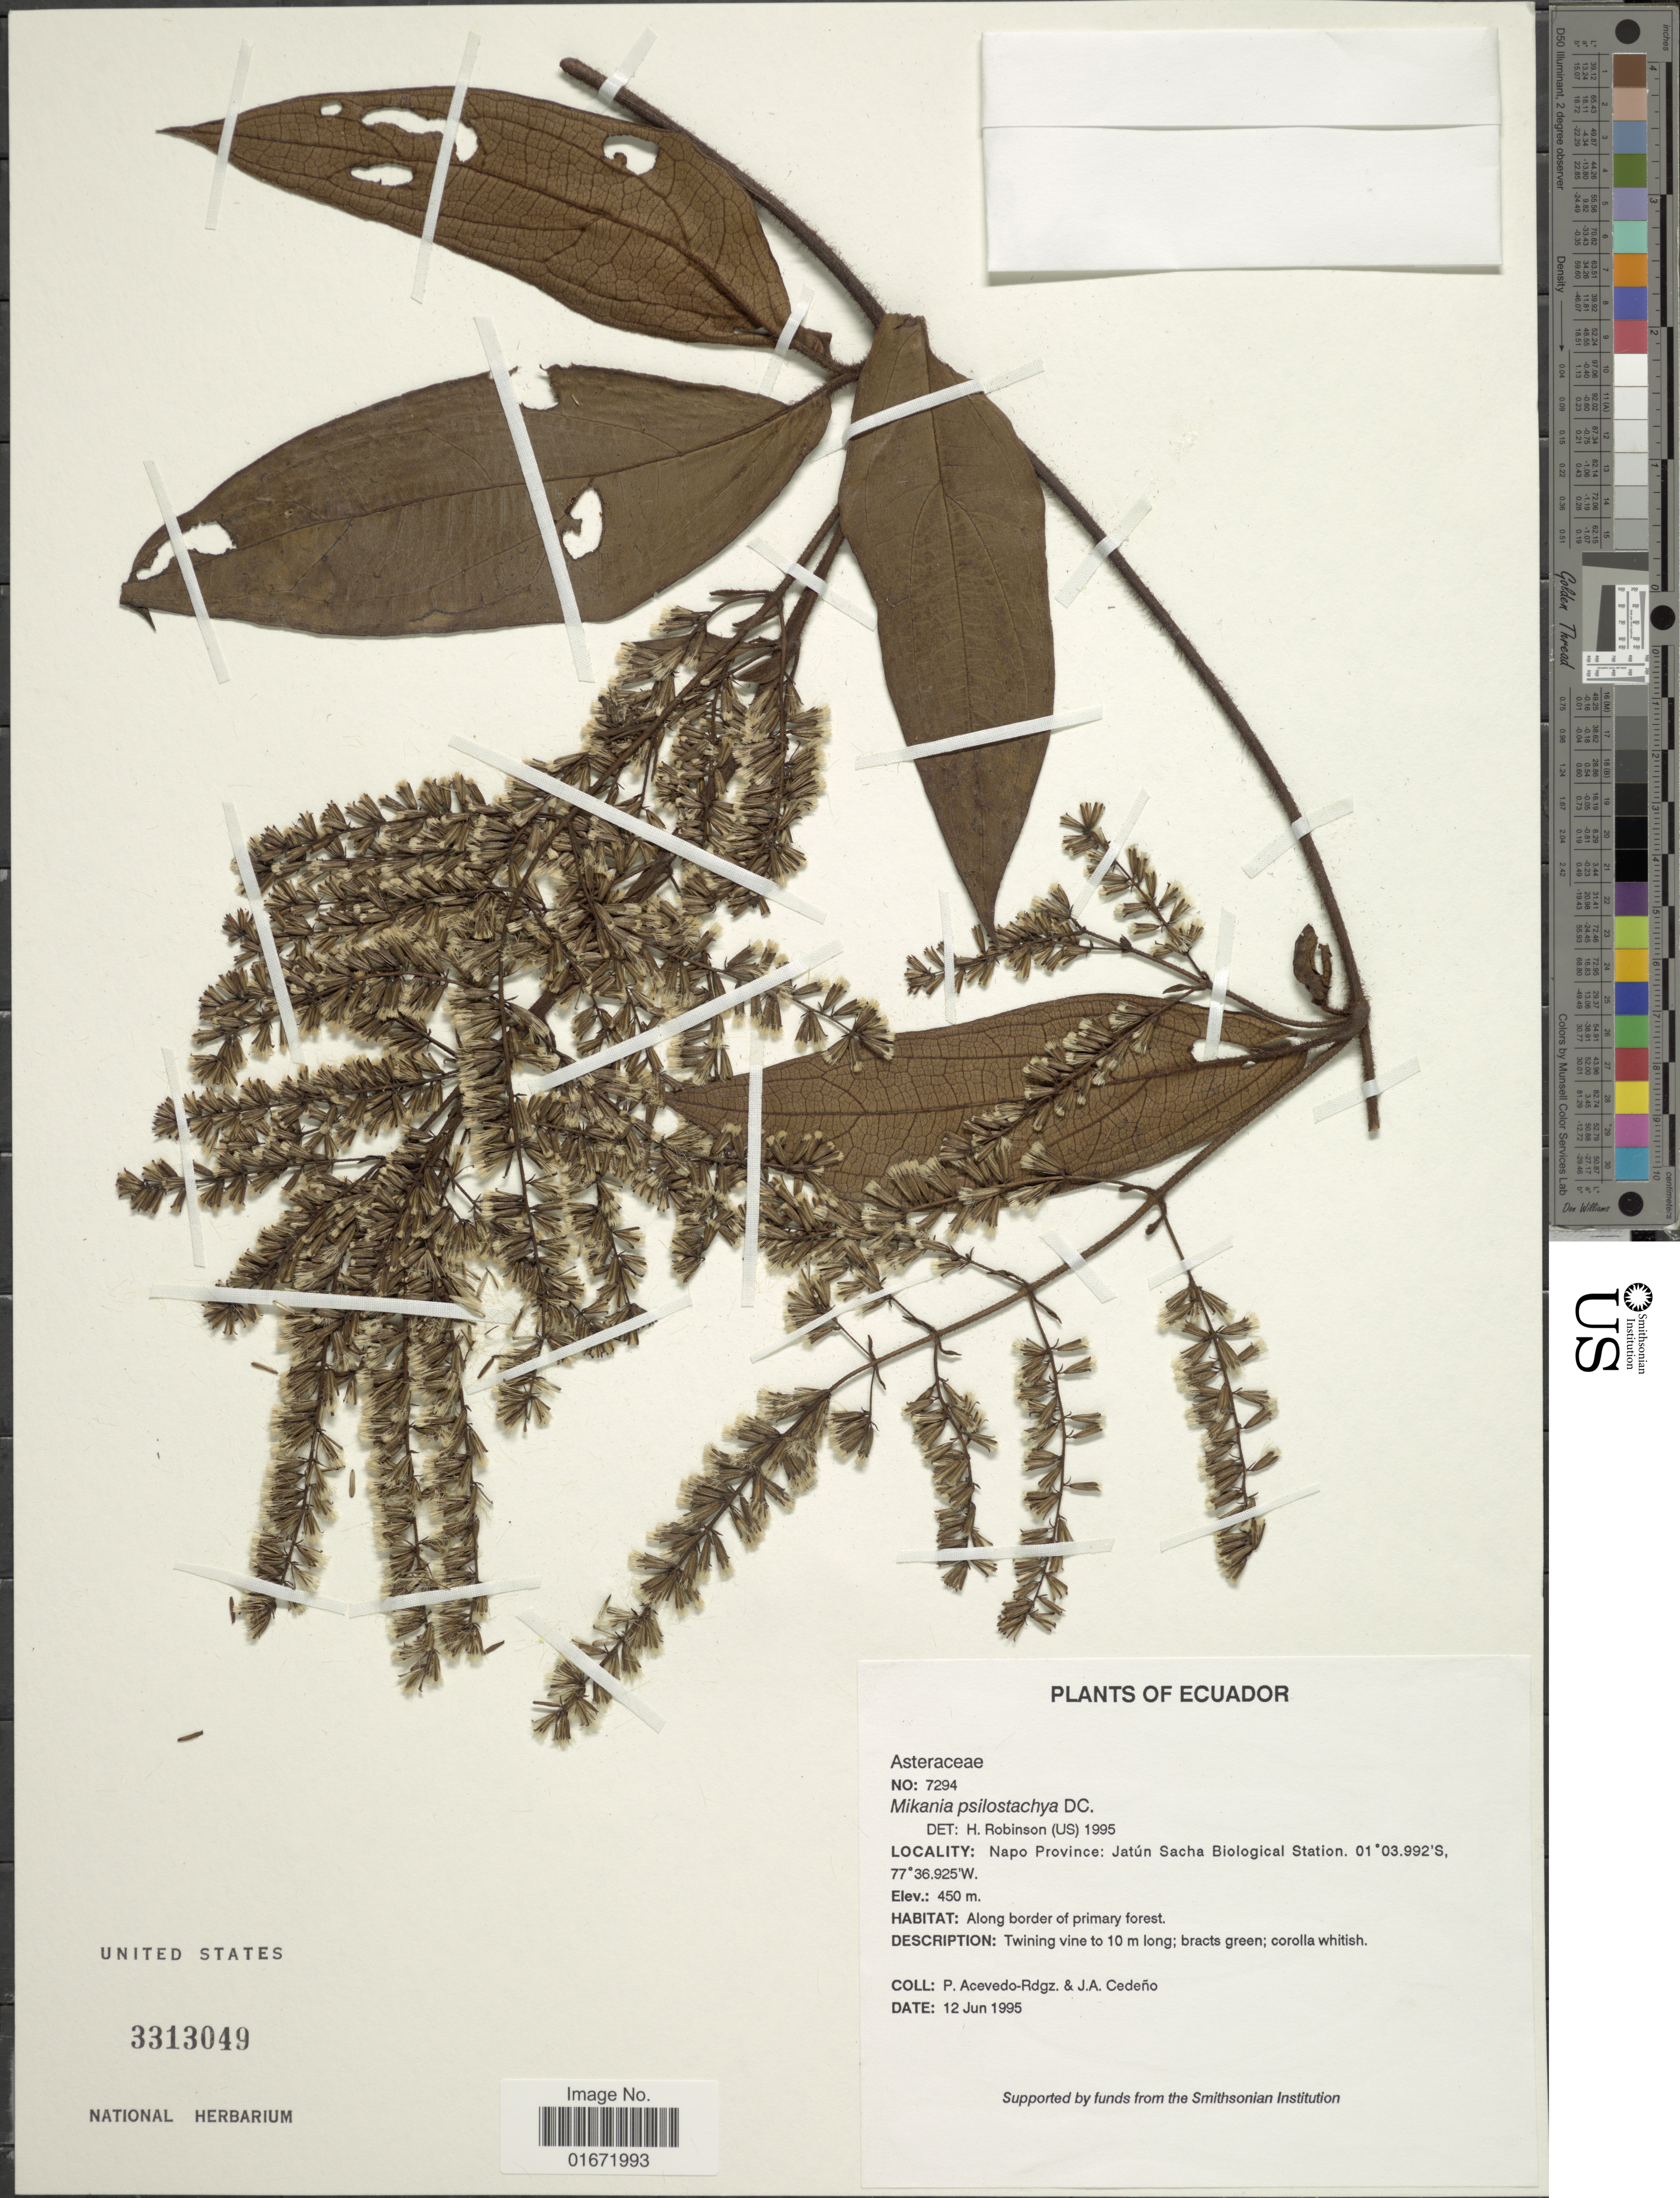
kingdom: Plantae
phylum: Tracheophyta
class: Magnoliopsida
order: Asterales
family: Asteraceae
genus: Mikania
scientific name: Mikania psilostachya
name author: DC.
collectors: P. Acevedo-Rodr. & J. A. Cedeno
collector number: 7294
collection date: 1995-06-12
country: Ecuador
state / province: Napo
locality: Napo Province: Jatún Sacha Biological Station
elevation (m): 450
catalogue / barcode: US 3313049